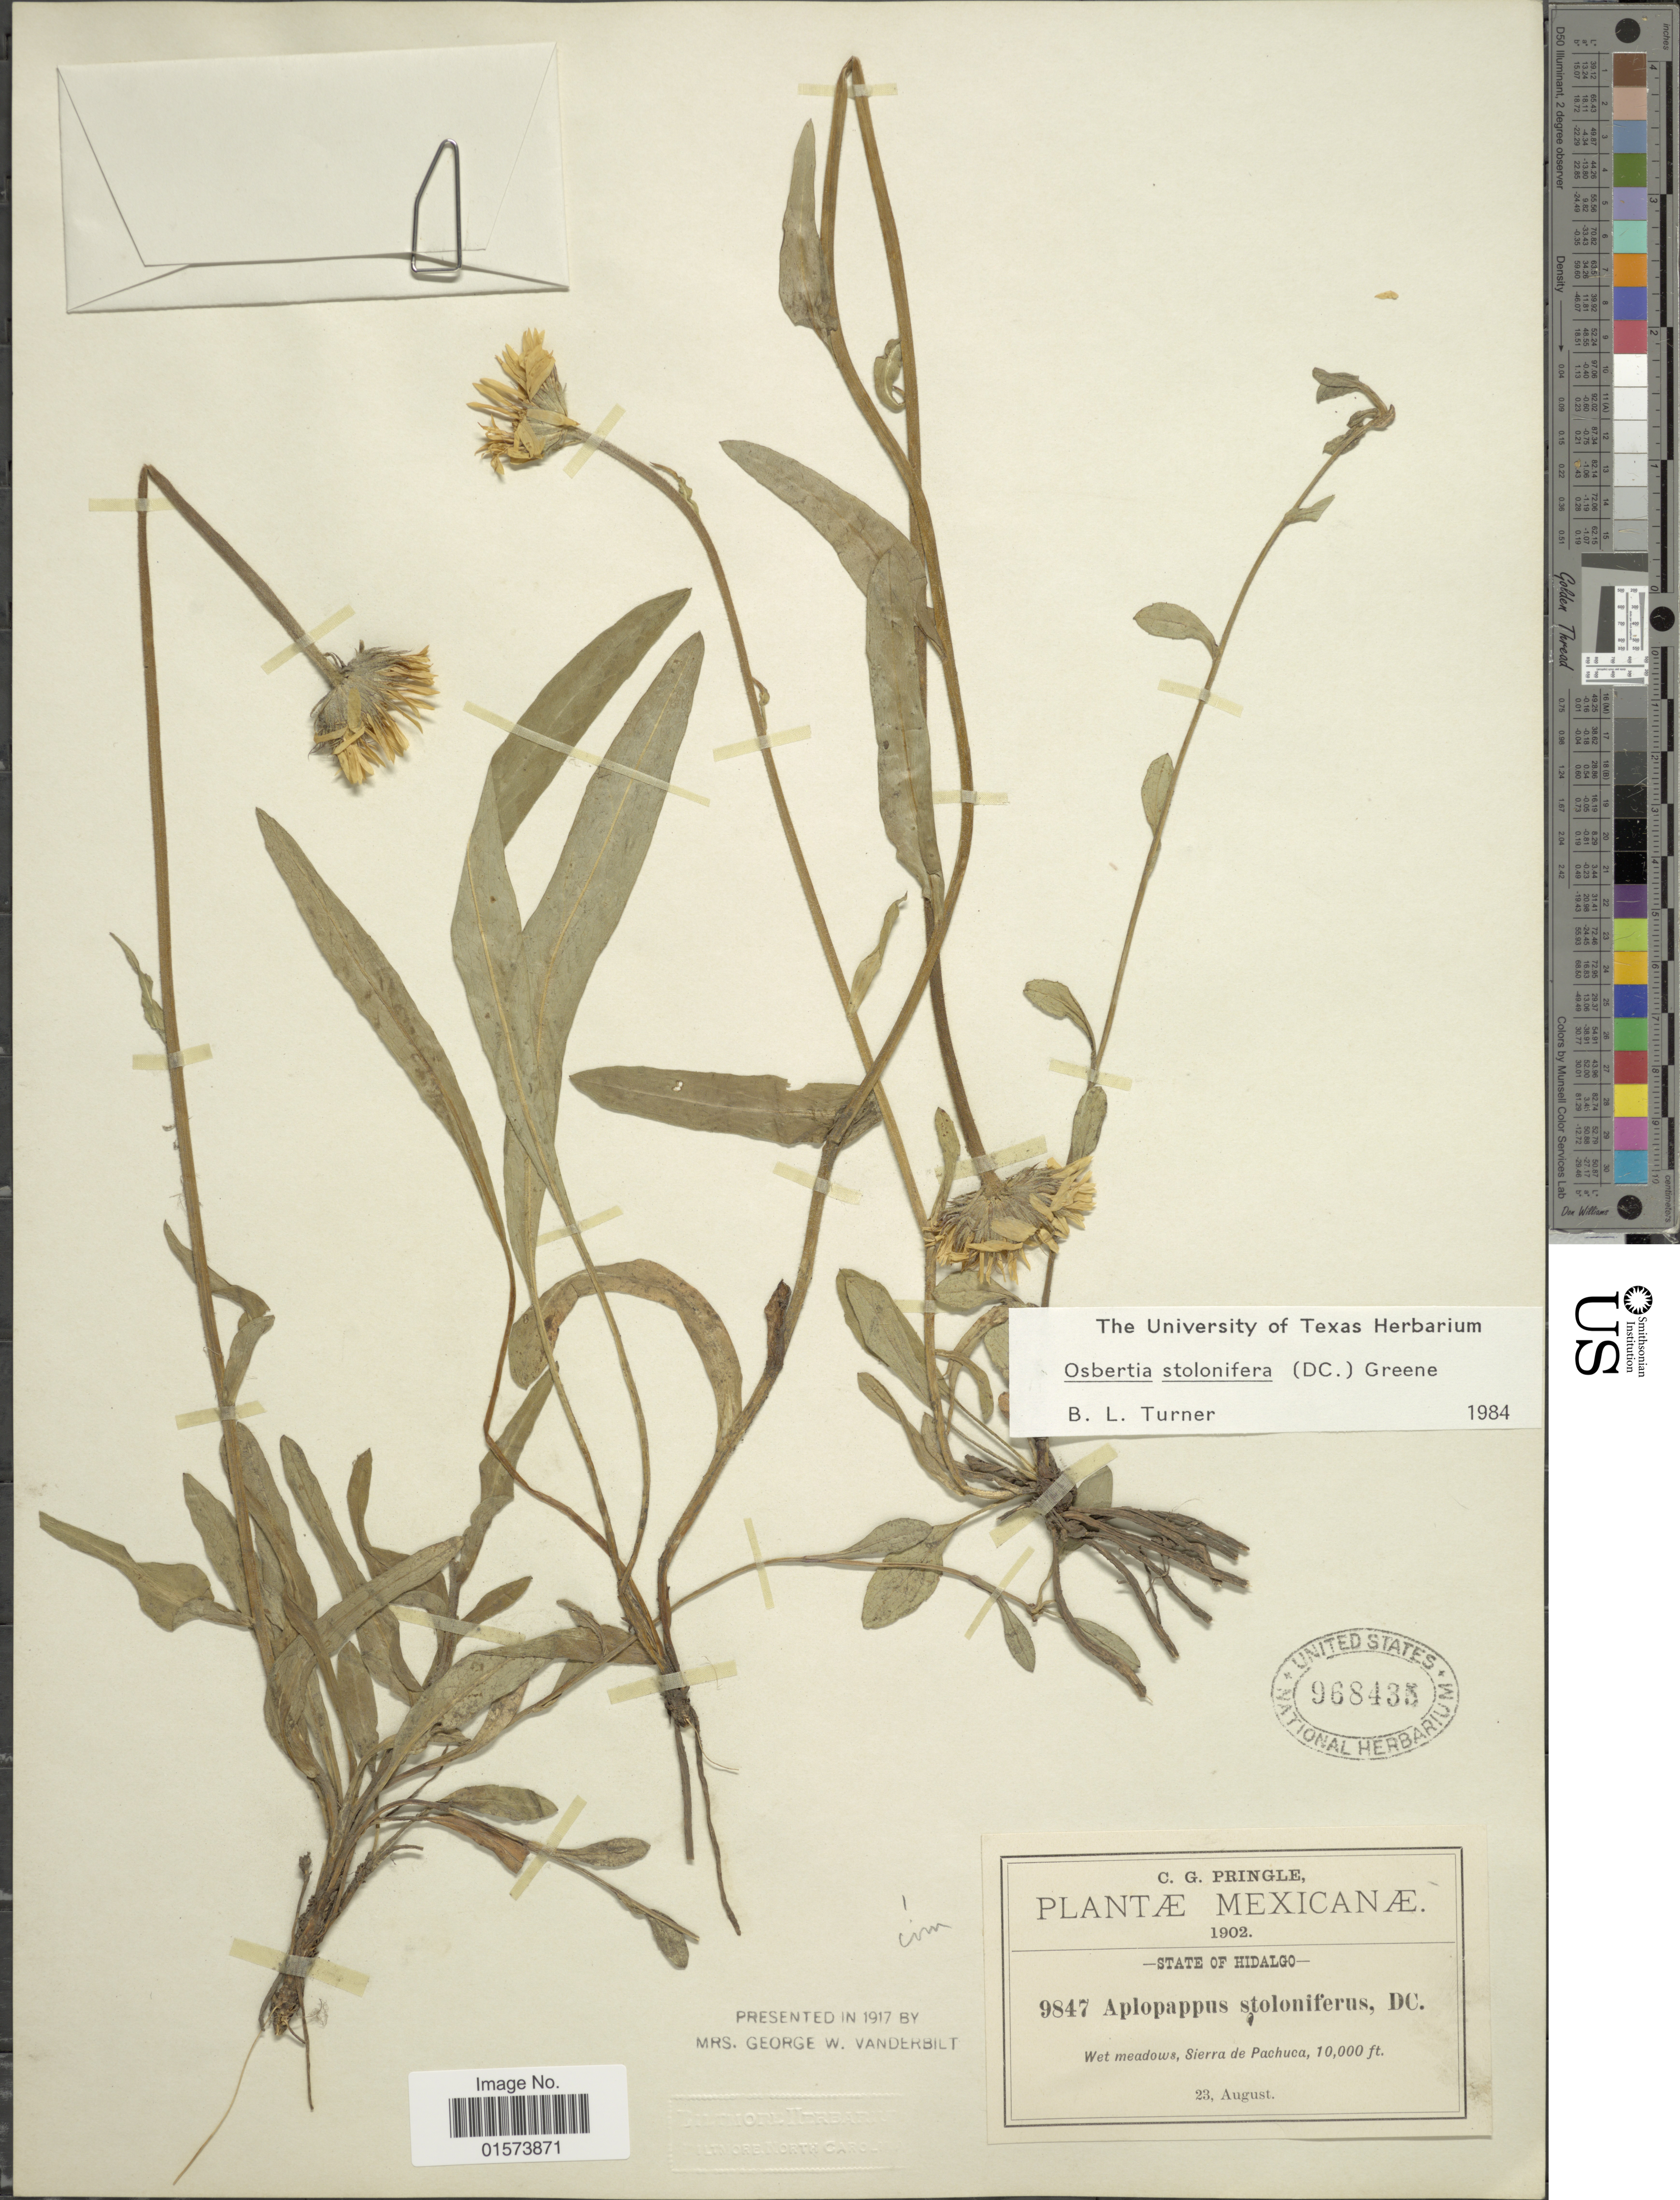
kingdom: Plantae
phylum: Tracheophyta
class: Magnoliopsida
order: Asterales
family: Asteraceae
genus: Osbertia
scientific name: Osbertia stolonifera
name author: (DC.) Greene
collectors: C. G. Pringle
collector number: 9847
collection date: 1902-08-23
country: Mexico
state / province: Hidalgo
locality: Wet meadow, Sierra de Pachuca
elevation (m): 3048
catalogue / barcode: US 968435